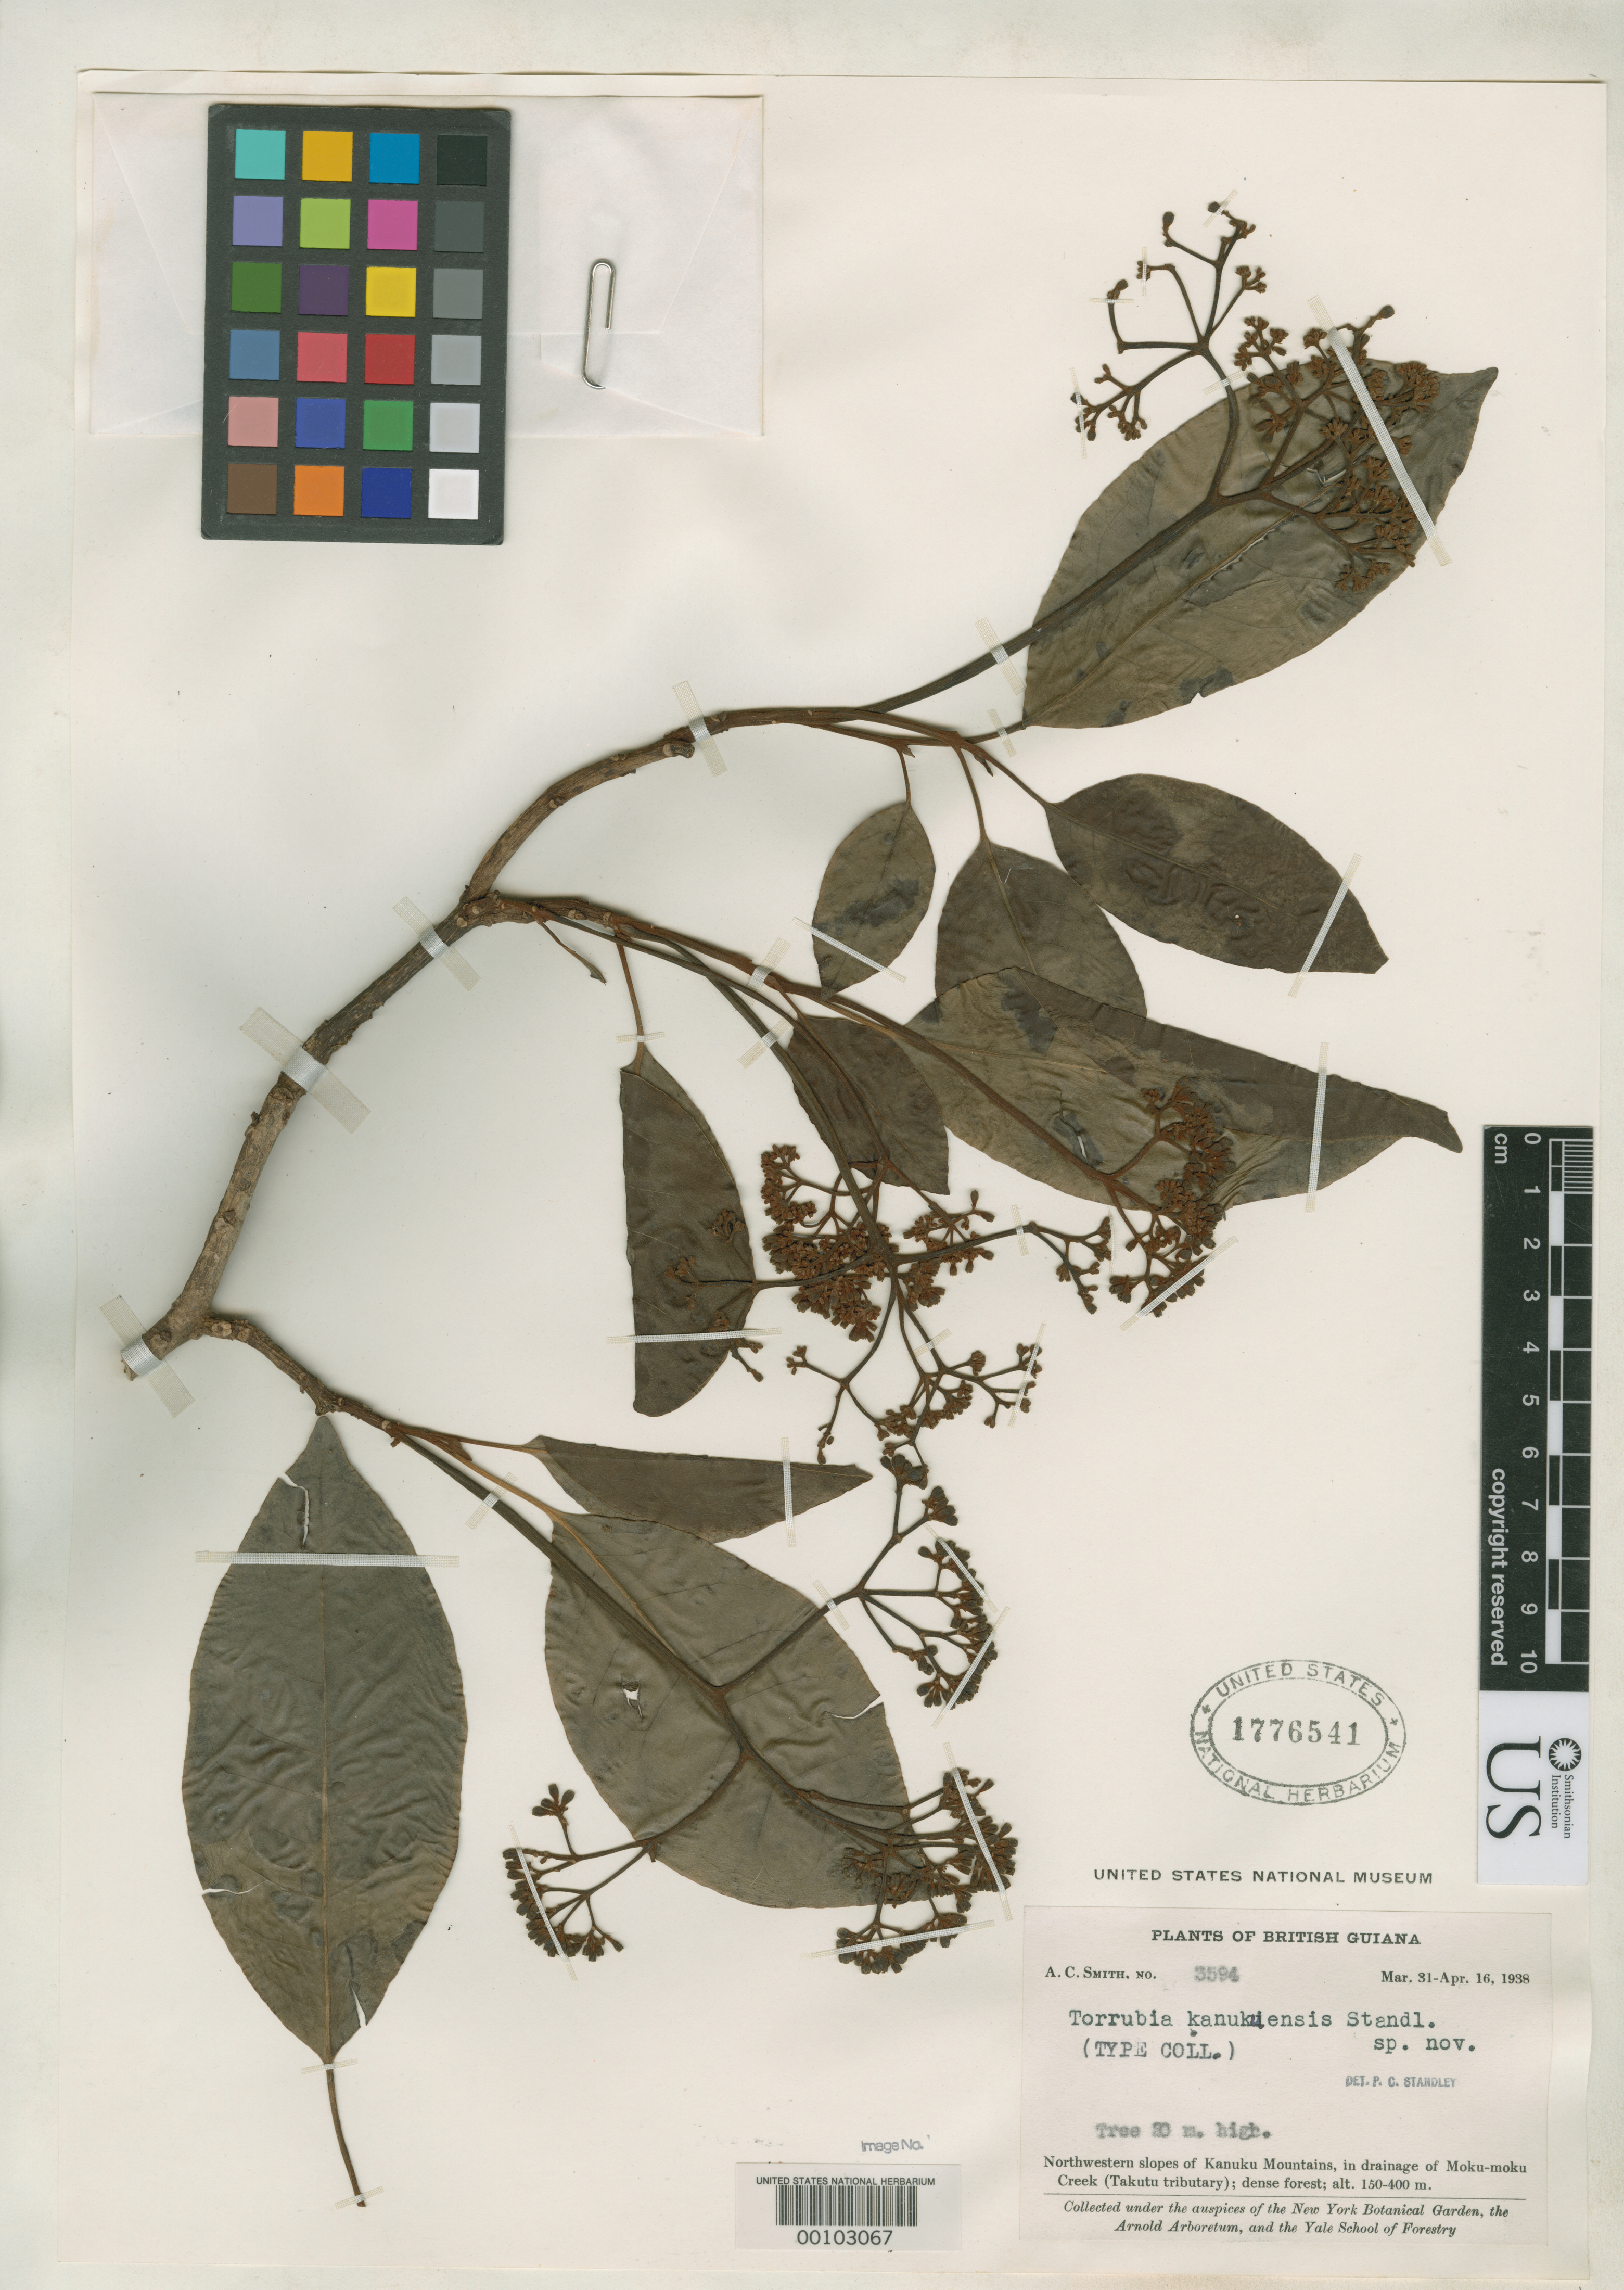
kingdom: Plantae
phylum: Tracheophyta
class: Magnoliopsida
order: Caryophyllales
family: Nyctaginaceae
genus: Torrubia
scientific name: Torrubia kanukuensis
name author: Standl. in A.C. Sm.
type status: Isotype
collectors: A. C. Smith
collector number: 3594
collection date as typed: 16 Apr 1938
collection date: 1938-04-16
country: Guyana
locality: NW slopes of Kanuku Mountains, in drainage of Moku-Moku Creek (Takutu tributary).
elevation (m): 150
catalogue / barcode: US 1776541